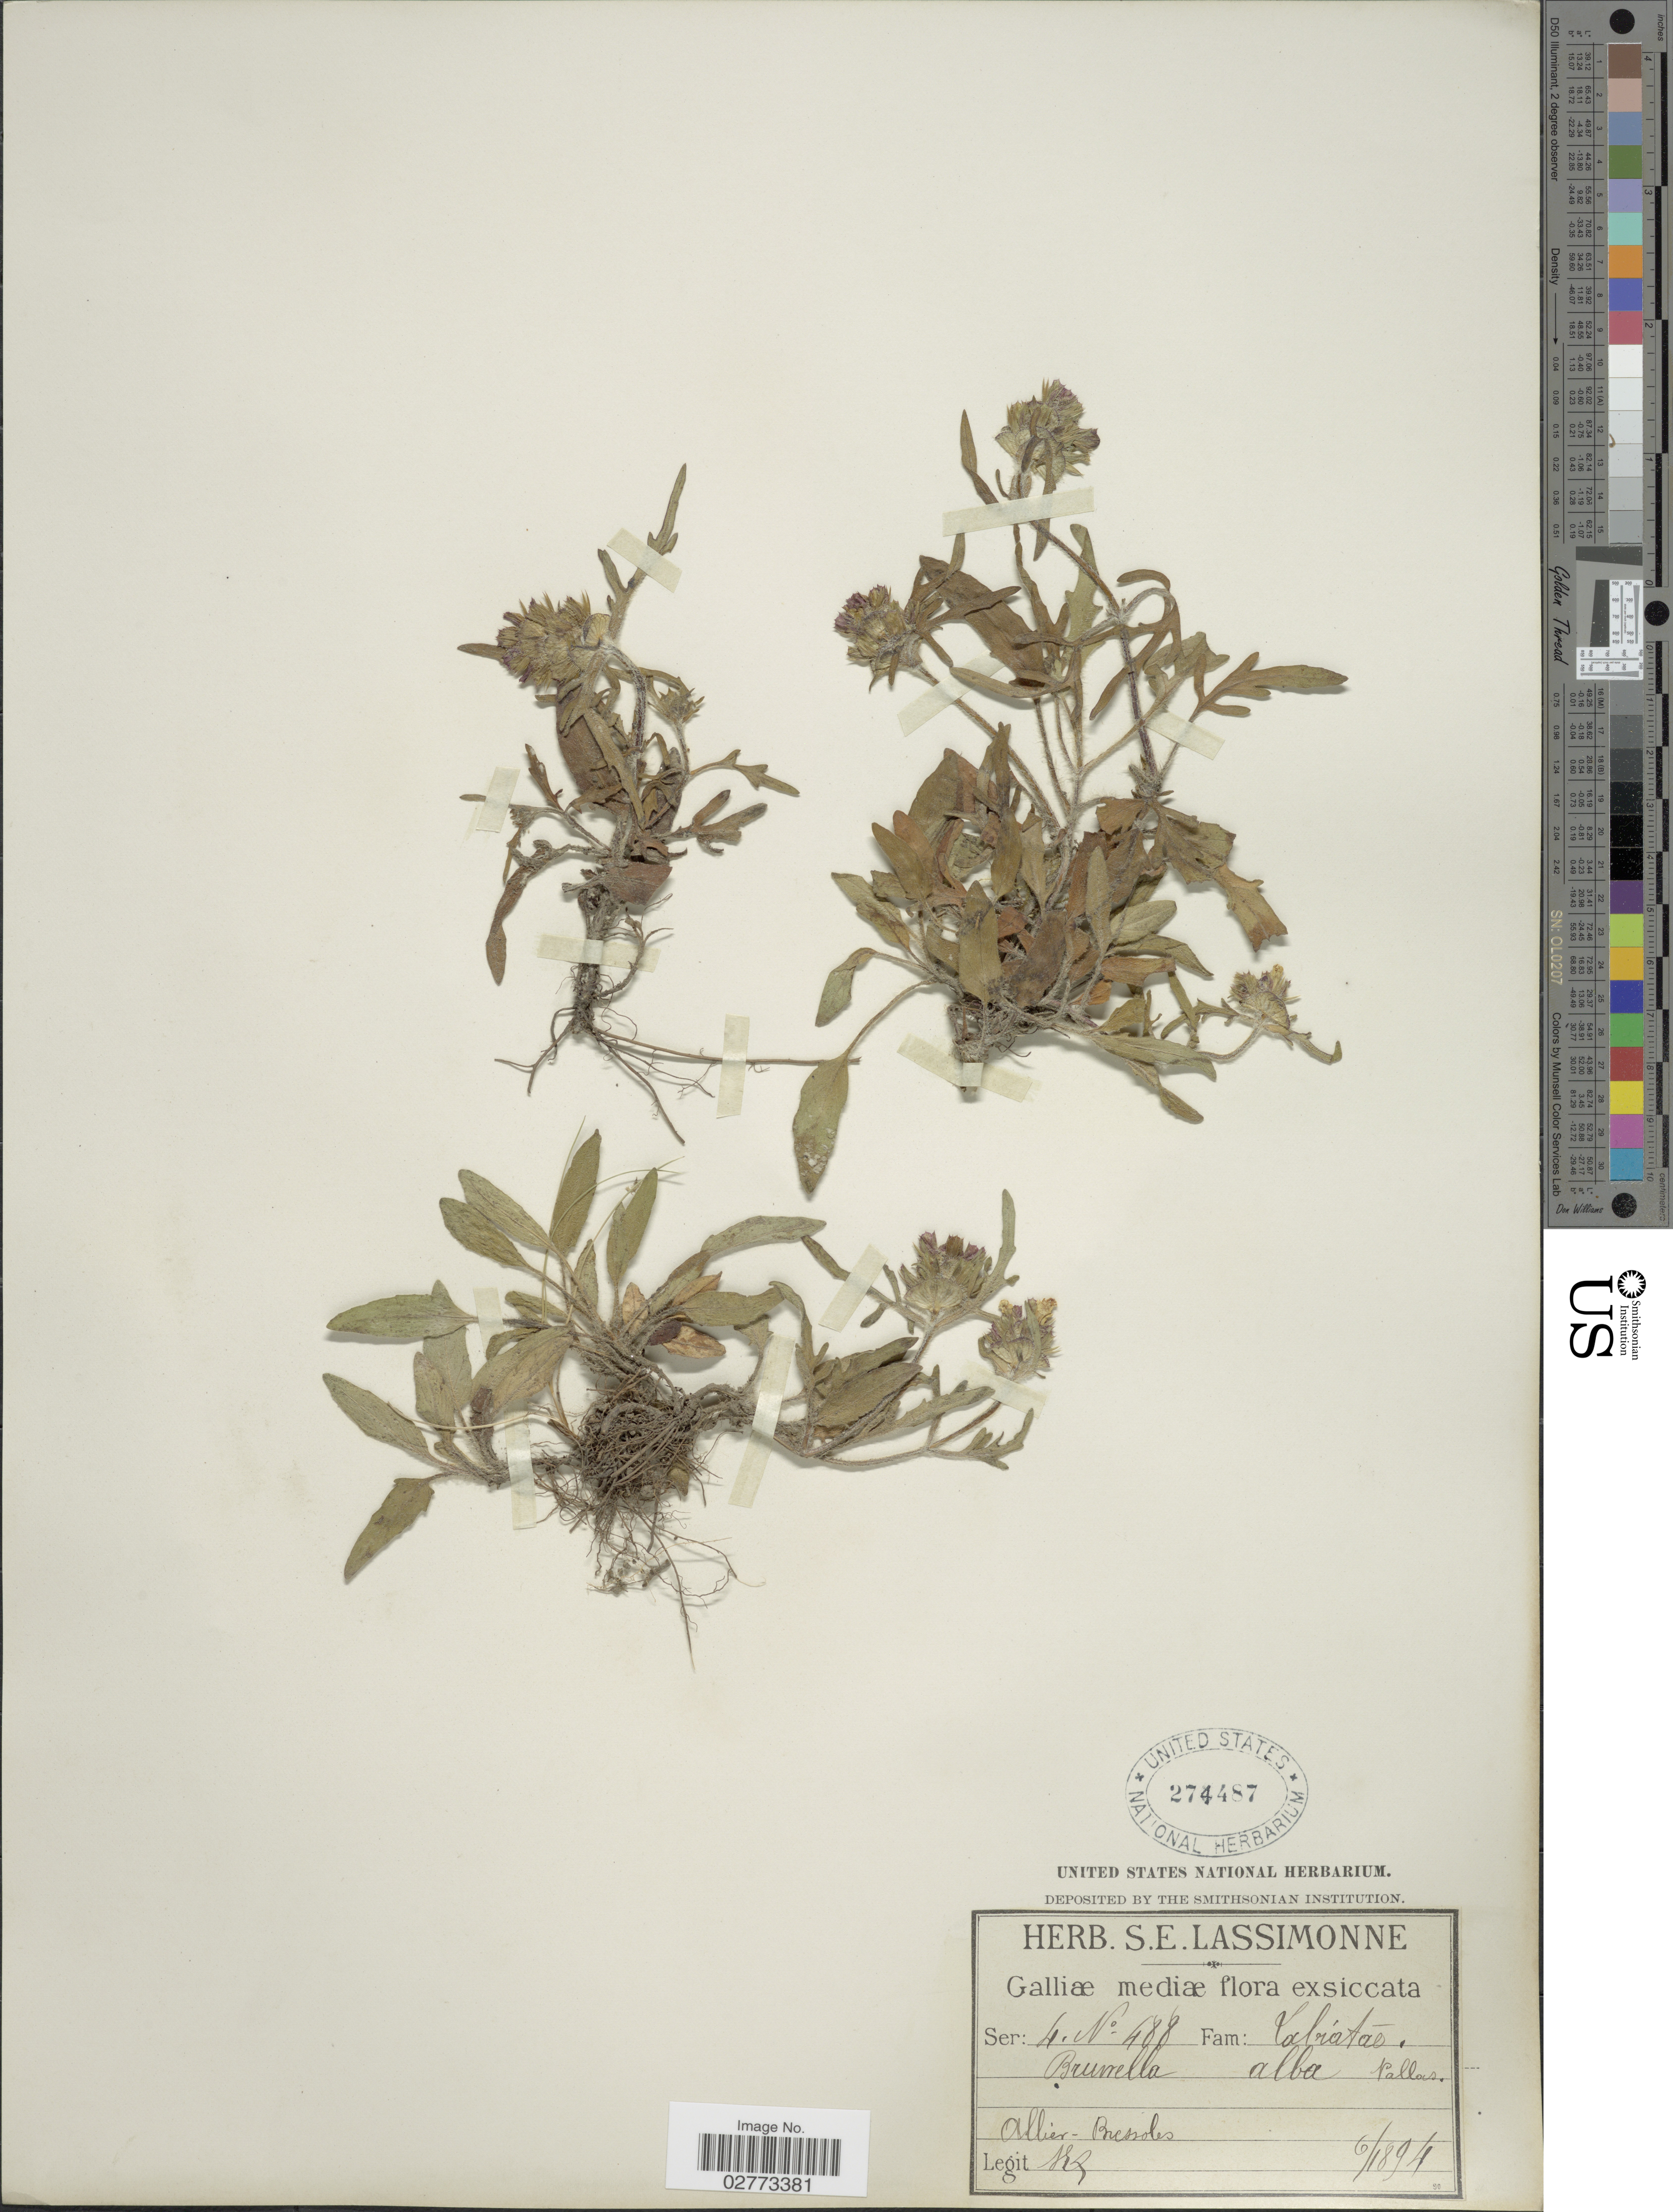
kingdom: Plantae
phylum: Tracheophyta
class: Magnoliopsida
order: Lamiales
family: Lamiaceae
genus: Prunella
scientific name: Prunella alba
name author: Pall. ex M. Bieb.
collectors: S. Lassimonne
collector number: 488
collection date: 1894-06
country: France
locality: Galliæ mediæ. Allier-Bressoles.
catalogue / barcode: US 274487